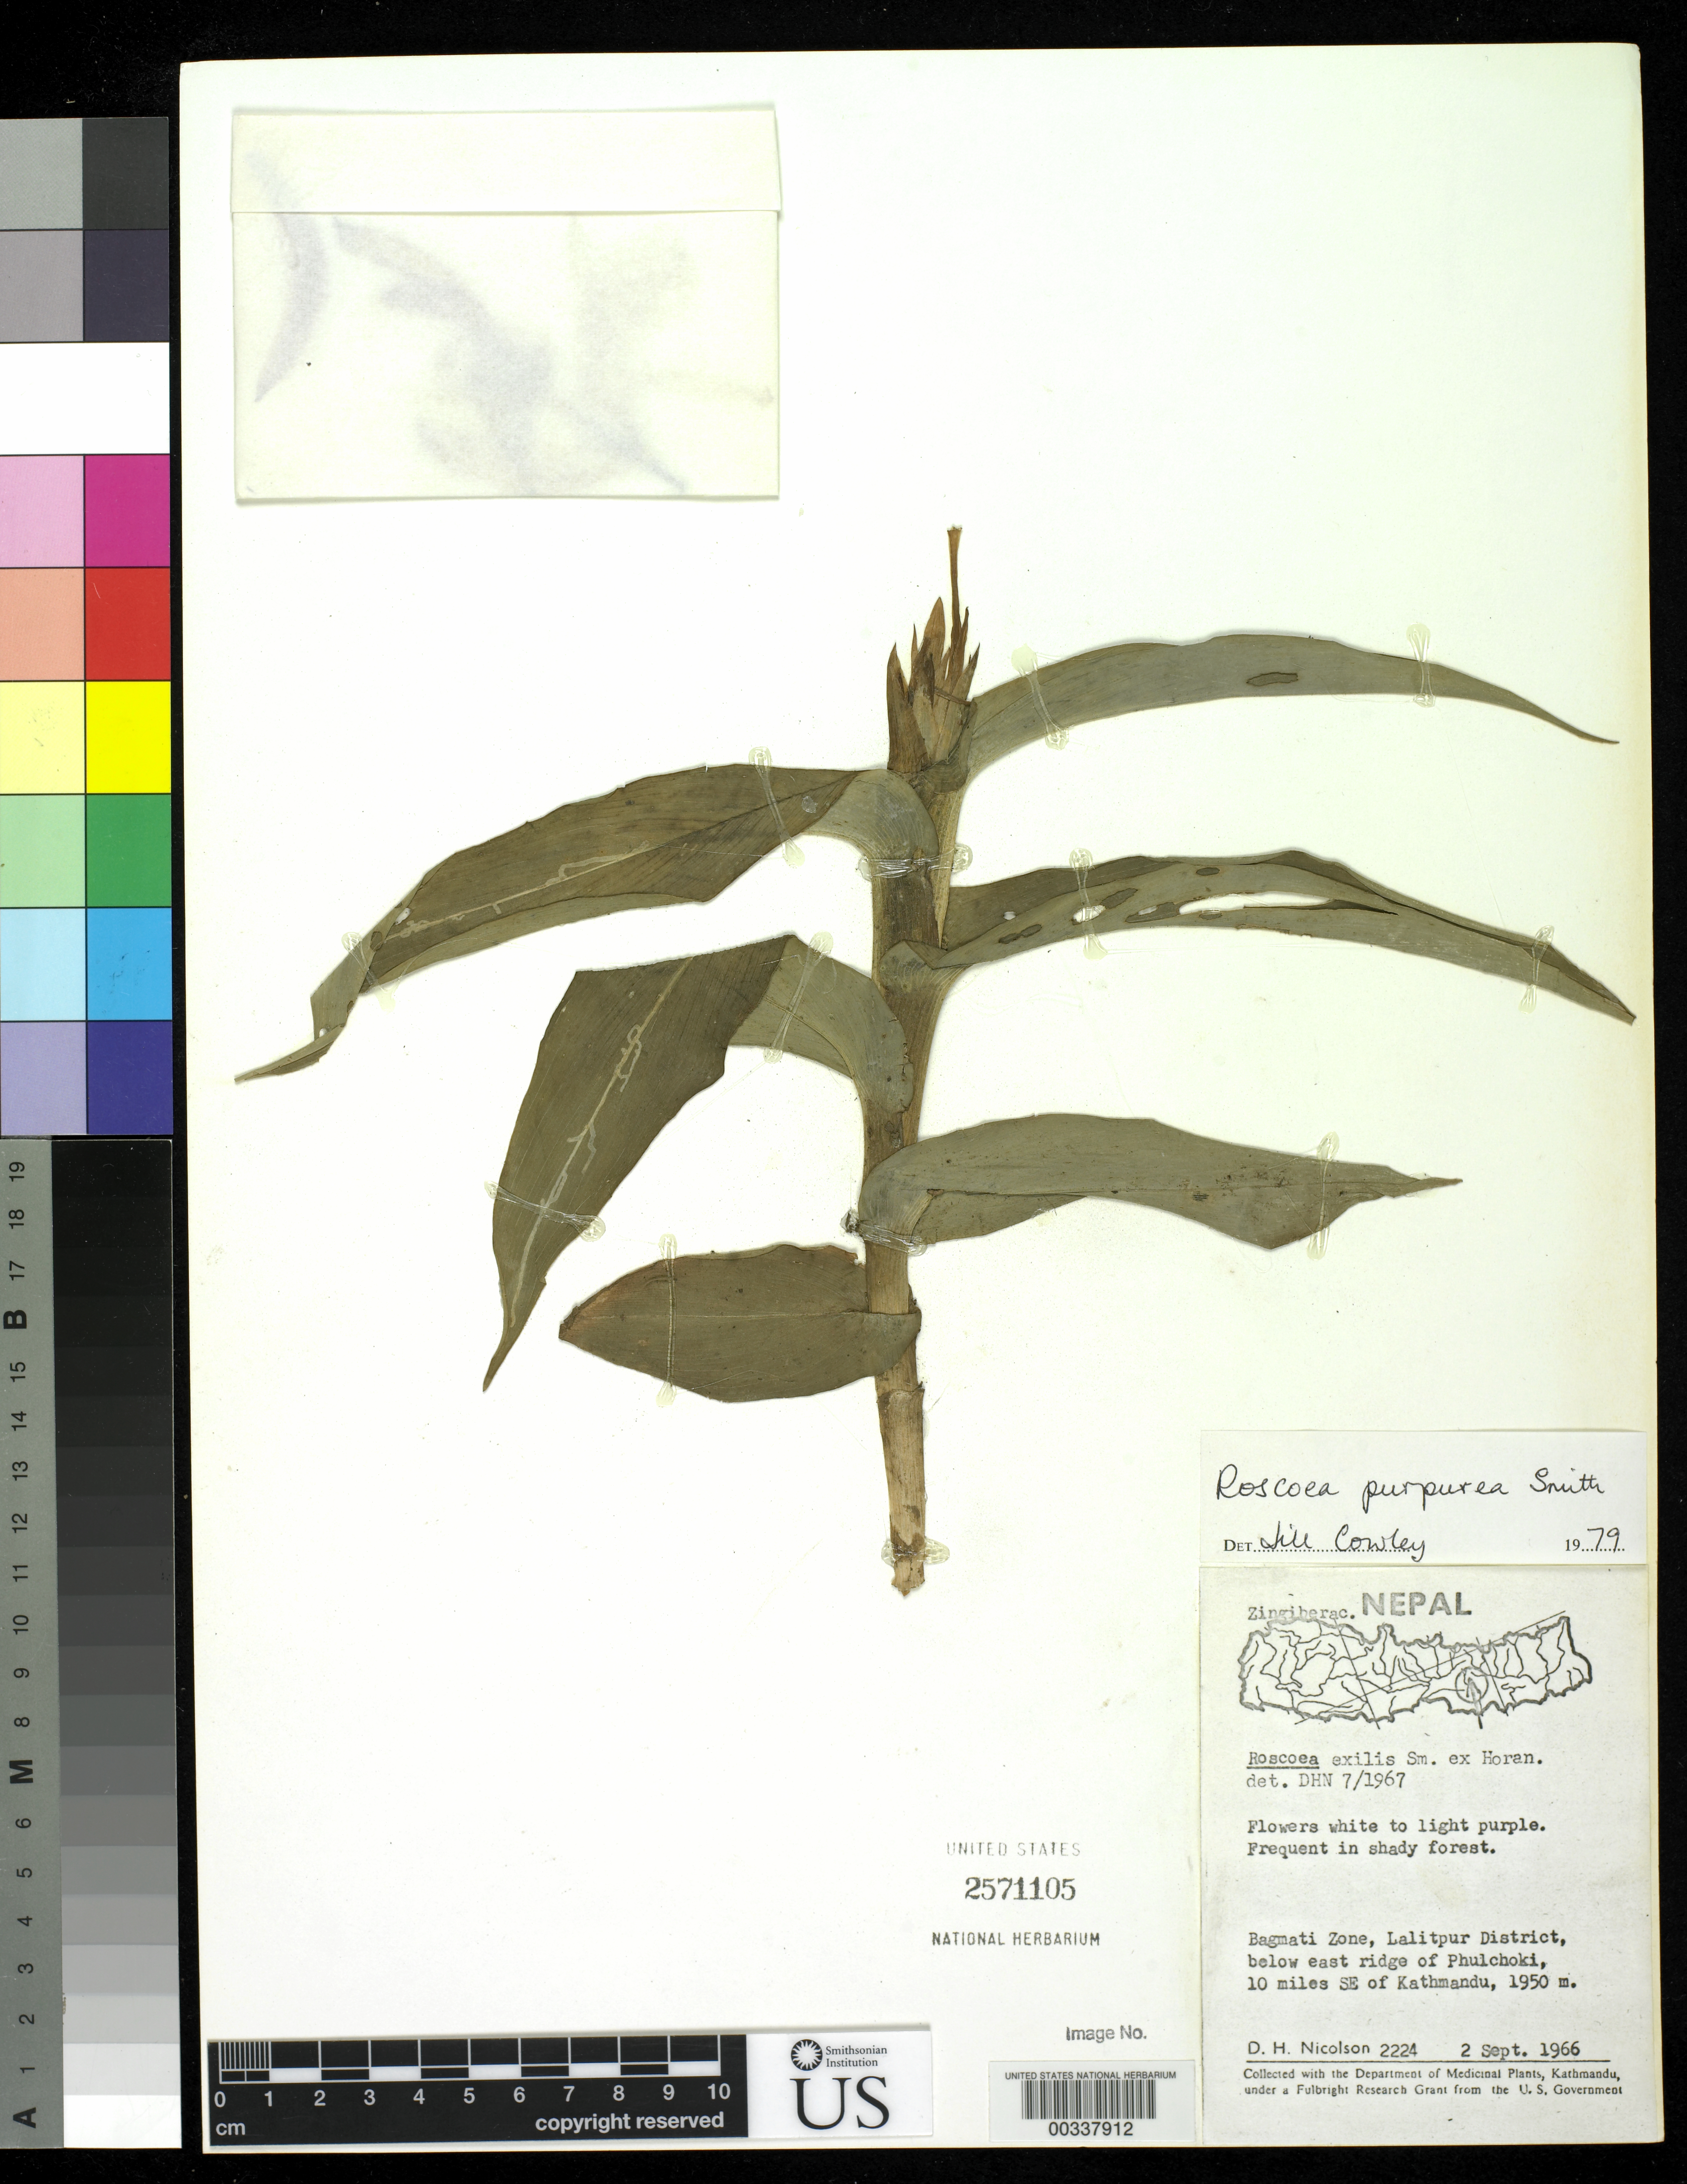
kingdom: Plantae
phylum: Tracheophyta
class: Liliopsida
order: Zingiberales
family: Zingiberaceae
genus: Roscoea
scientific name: Roscoea purpurea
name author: Sm.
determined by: Cowley, J.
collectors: D. H. Nicolson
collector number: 2224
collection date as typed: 02 Sep 1966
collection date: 1966-09-02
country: Nepal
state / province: Bagmati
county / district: Lalitpur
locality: Below e ridge of phulchoki, 10 mi se of kathmandu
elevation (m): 1950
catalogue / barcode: US 2571105